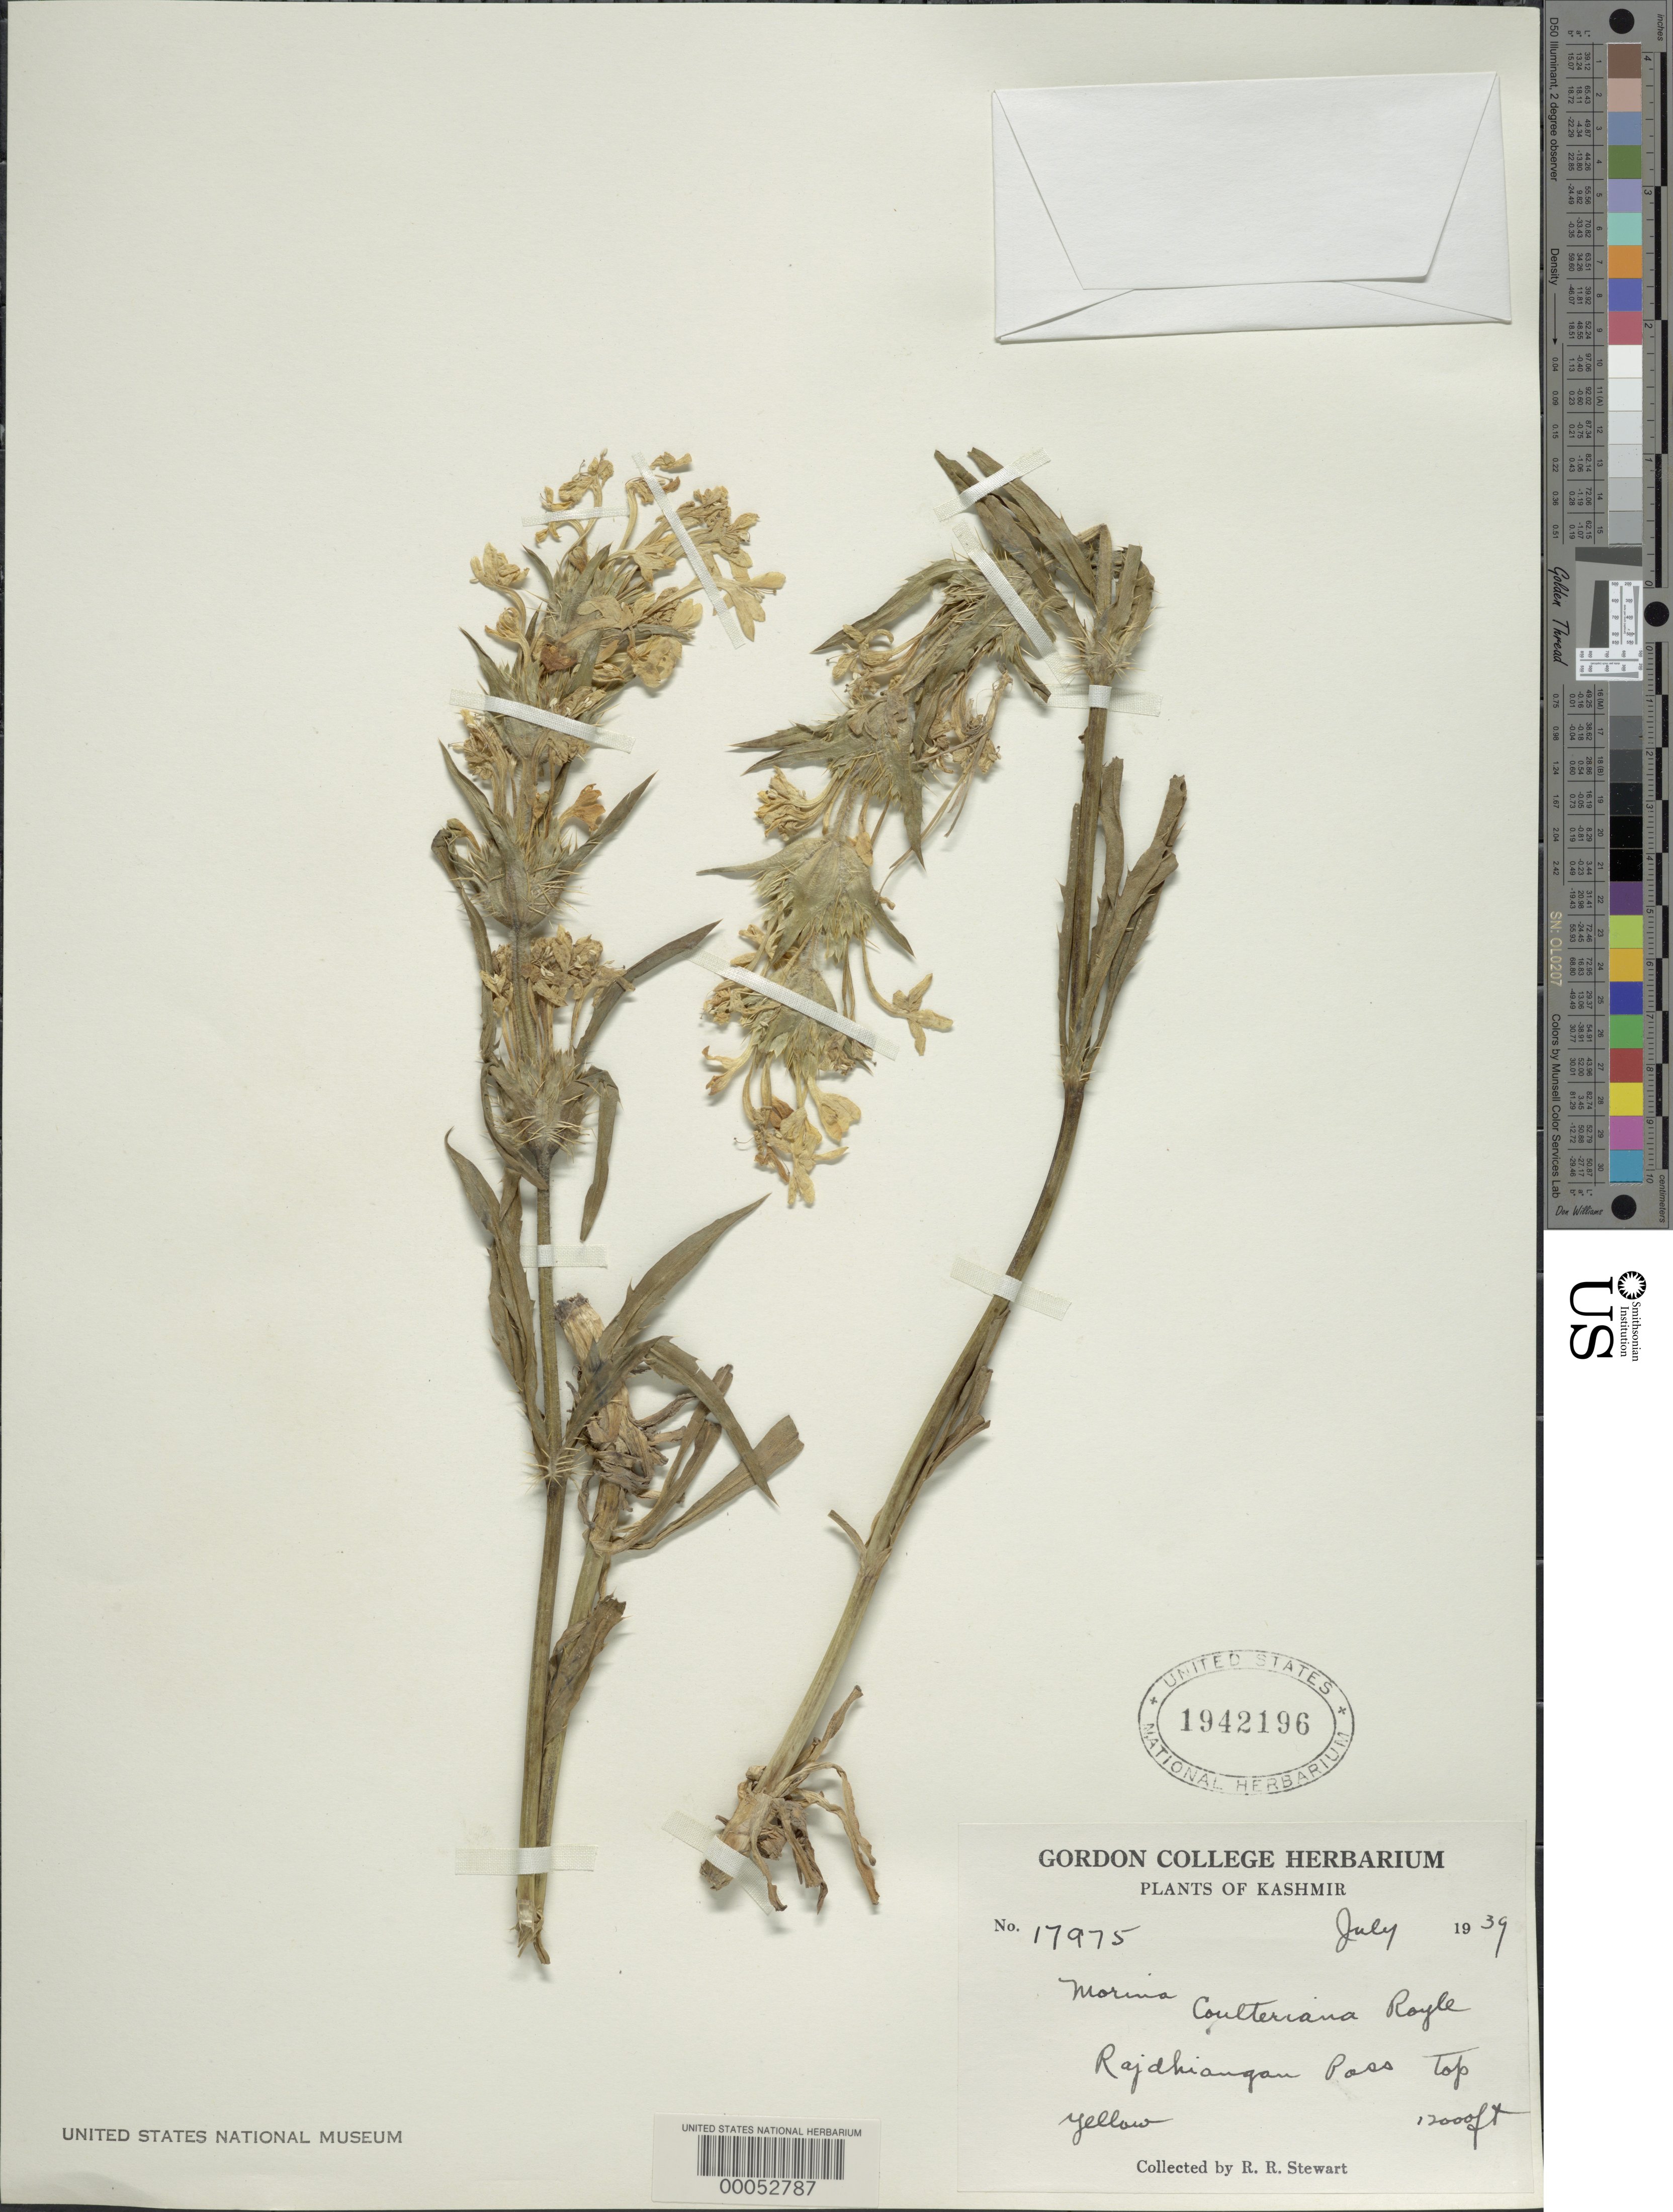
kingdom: Plantae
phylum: Tracheophyta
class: Magnoliopsida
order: Dipsacales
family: Caprifoliaceae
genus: Morina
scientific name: Morina coulteriana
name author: Royle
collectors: R. R. Stewart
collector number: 17975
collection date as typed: Jul 1939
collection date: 1939-07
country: India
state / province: Jammu and Kashmir (?)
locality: Kashmir, rajdhiangan pass. [country: pakistan?]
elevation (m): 3658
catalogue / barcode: US 1942196